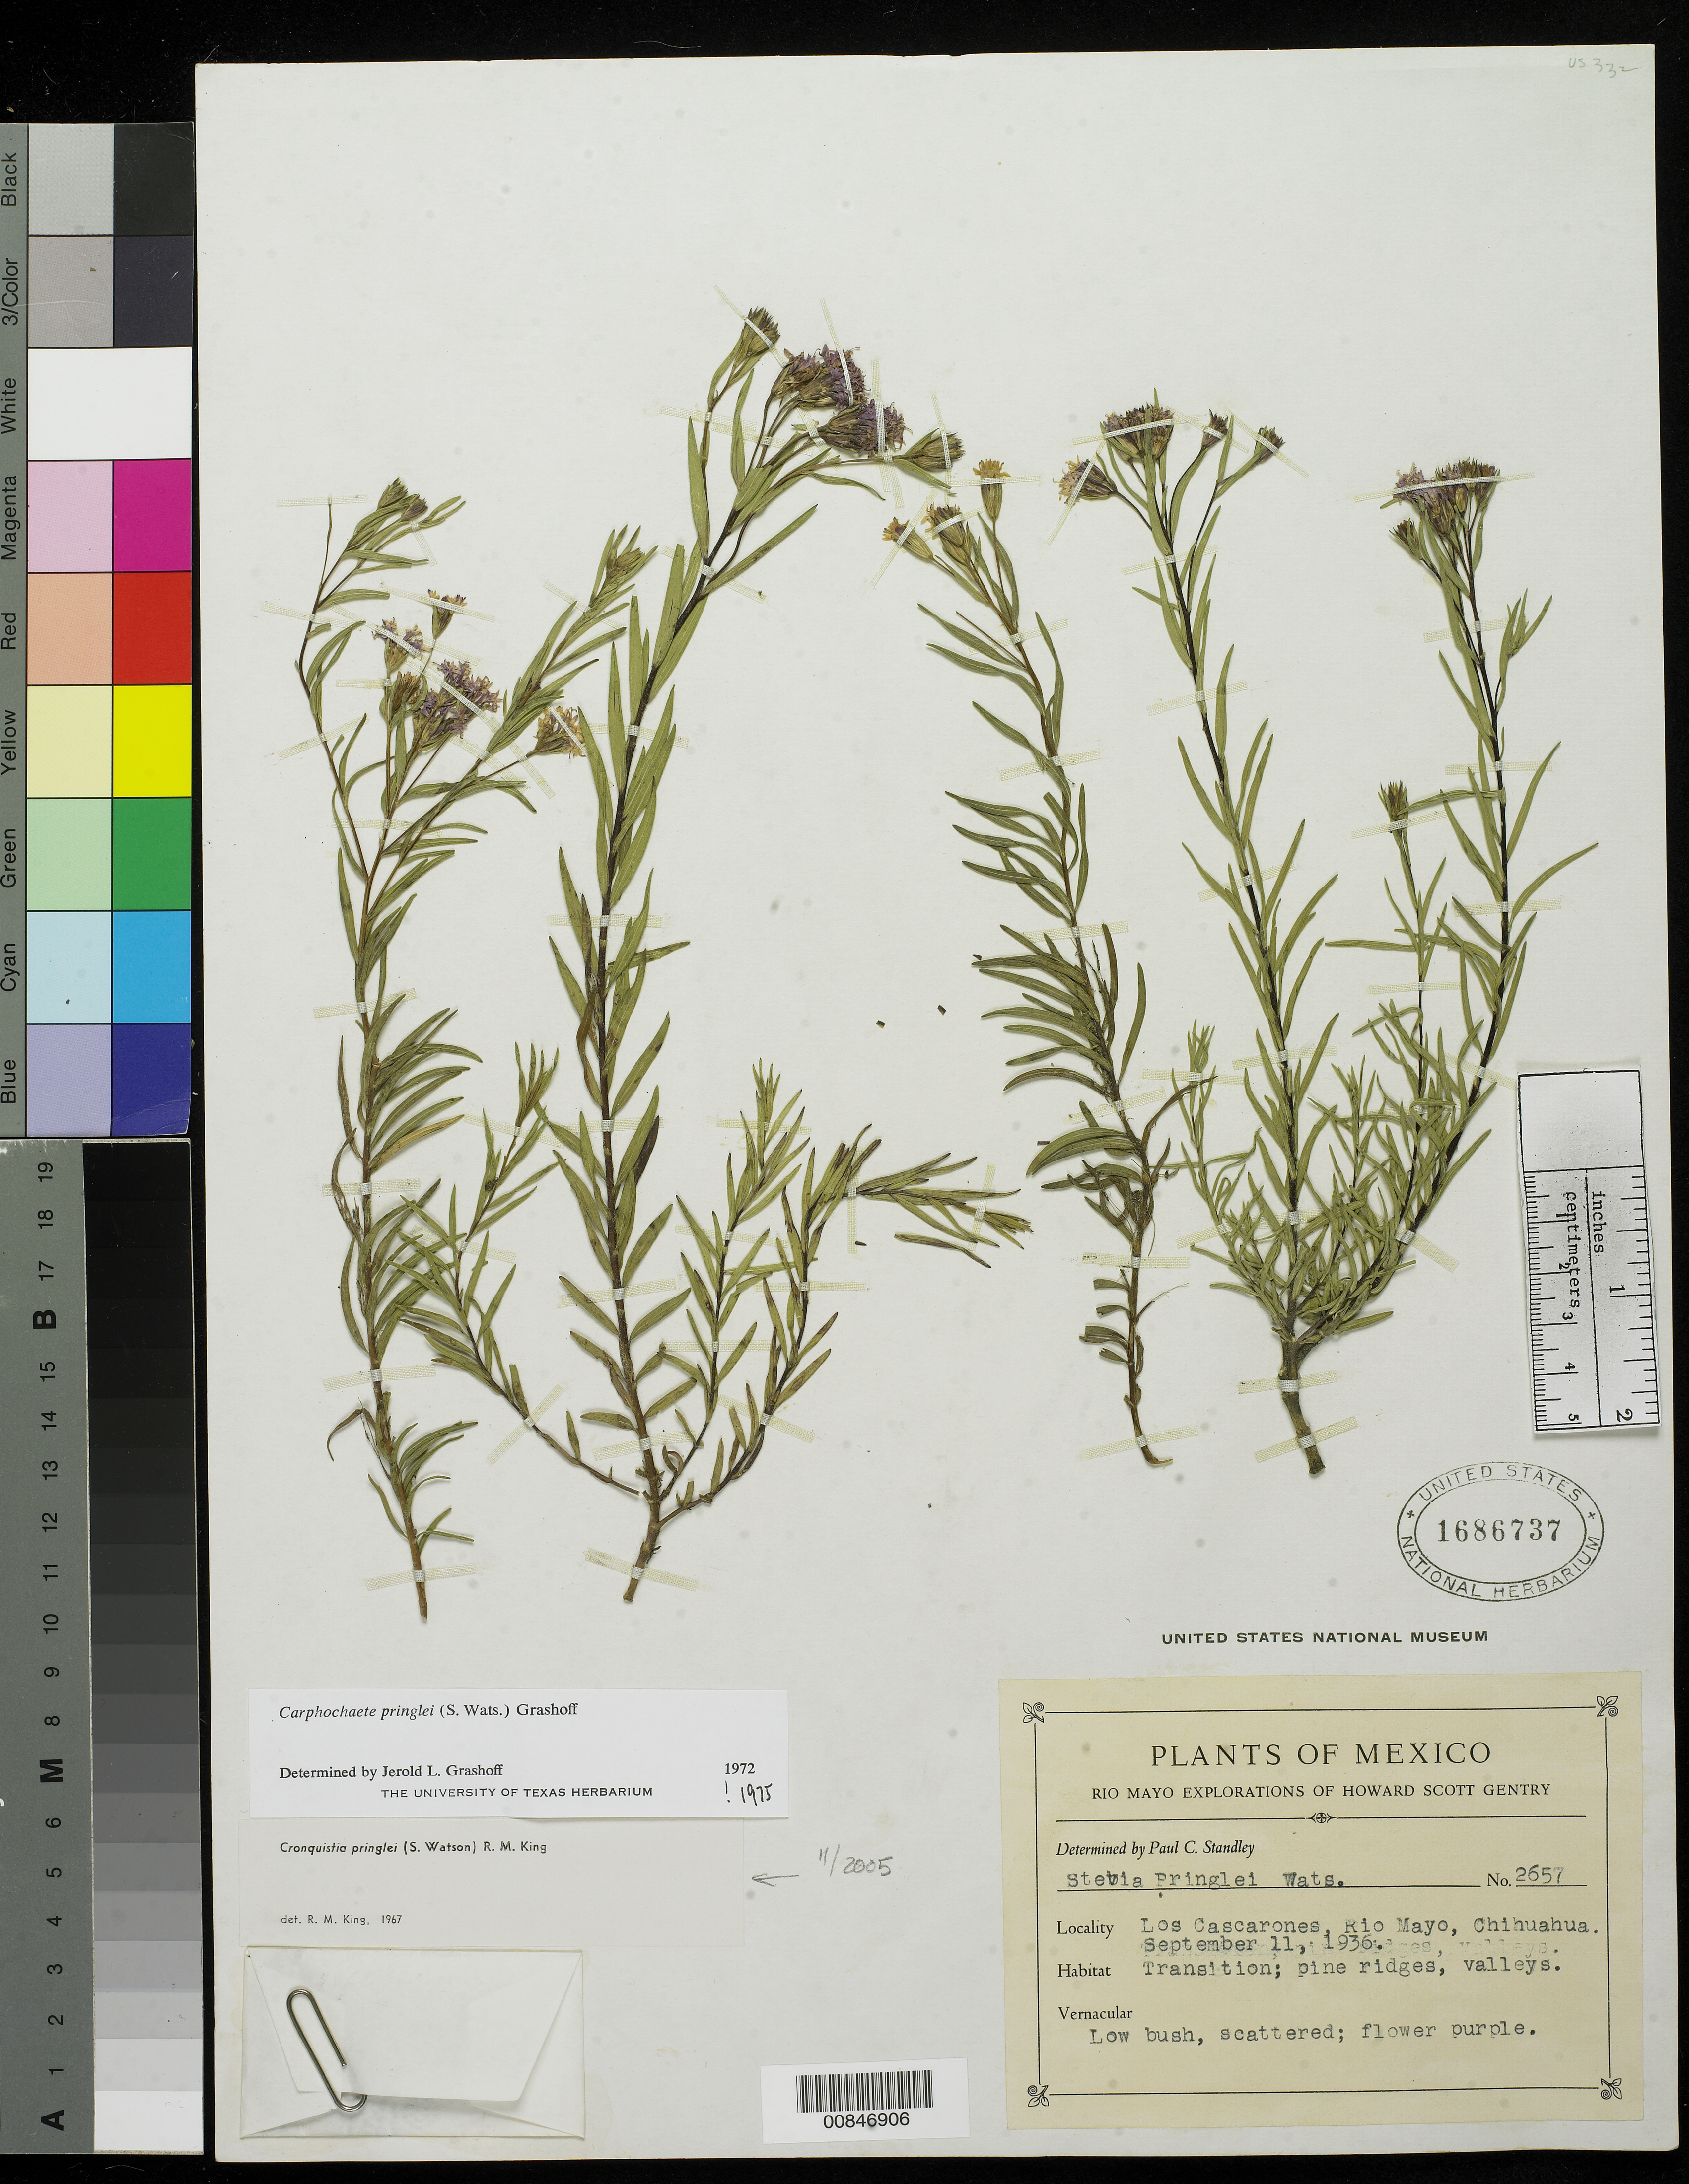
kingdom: Plantae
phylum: Tracheophyta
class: Magnoliopsida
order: Asterales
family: Asteraceae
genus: Cronquistia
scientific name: Cronquistia pringlei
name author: (S. Watson) R.M. King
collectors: H. S. Gentry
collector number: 2657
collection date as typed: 11 Sep 1936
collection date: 1936-09-11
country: Mexico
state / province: Chihuahua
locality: Los Cascarones, Río Mayo, Chihuahua.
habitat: Transition; pine ridges, valleys.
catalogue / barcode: US 1686737